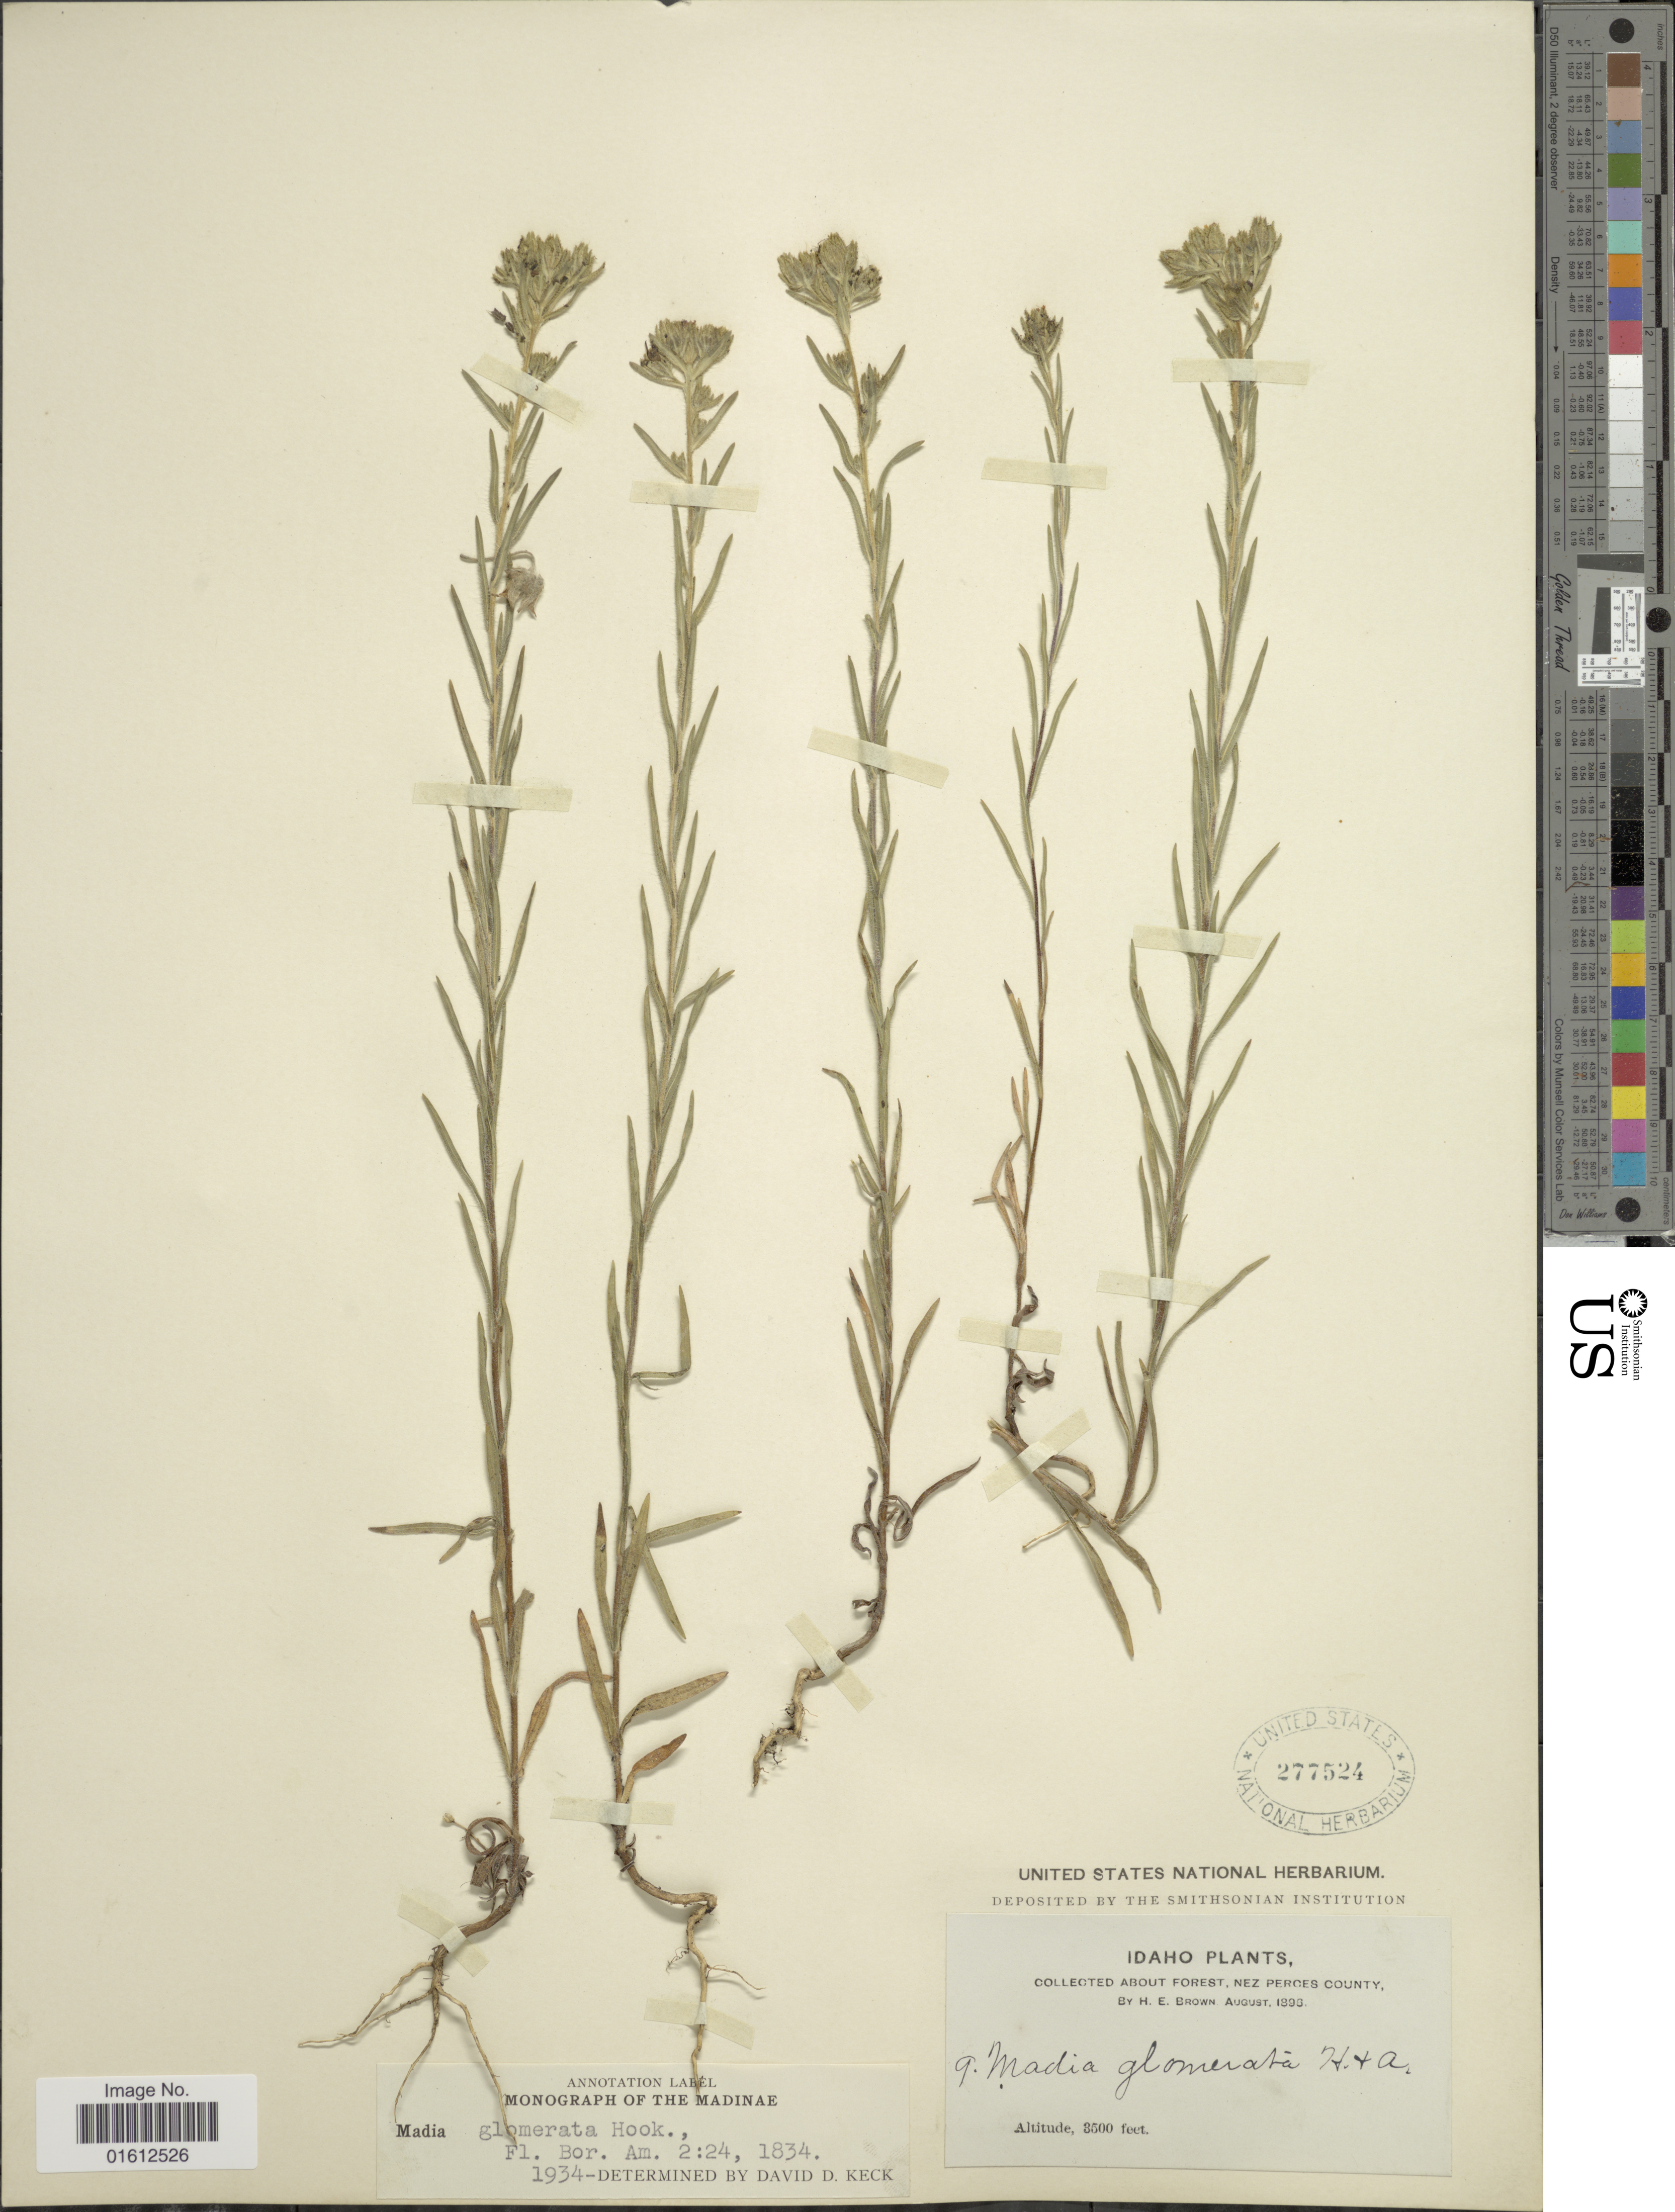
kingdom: Plantae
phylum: Tracheophyta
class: Magnoliopsida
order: Asterales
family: Asteraceae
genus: Madia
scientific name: Madia glomerata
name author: Hook.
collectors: H. E. Brown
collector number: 9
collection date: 1896-08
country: United States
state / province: Idaho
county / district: Nez Perce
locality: About forest, Nez Perces County.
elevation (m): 1067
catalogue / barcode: US 277524